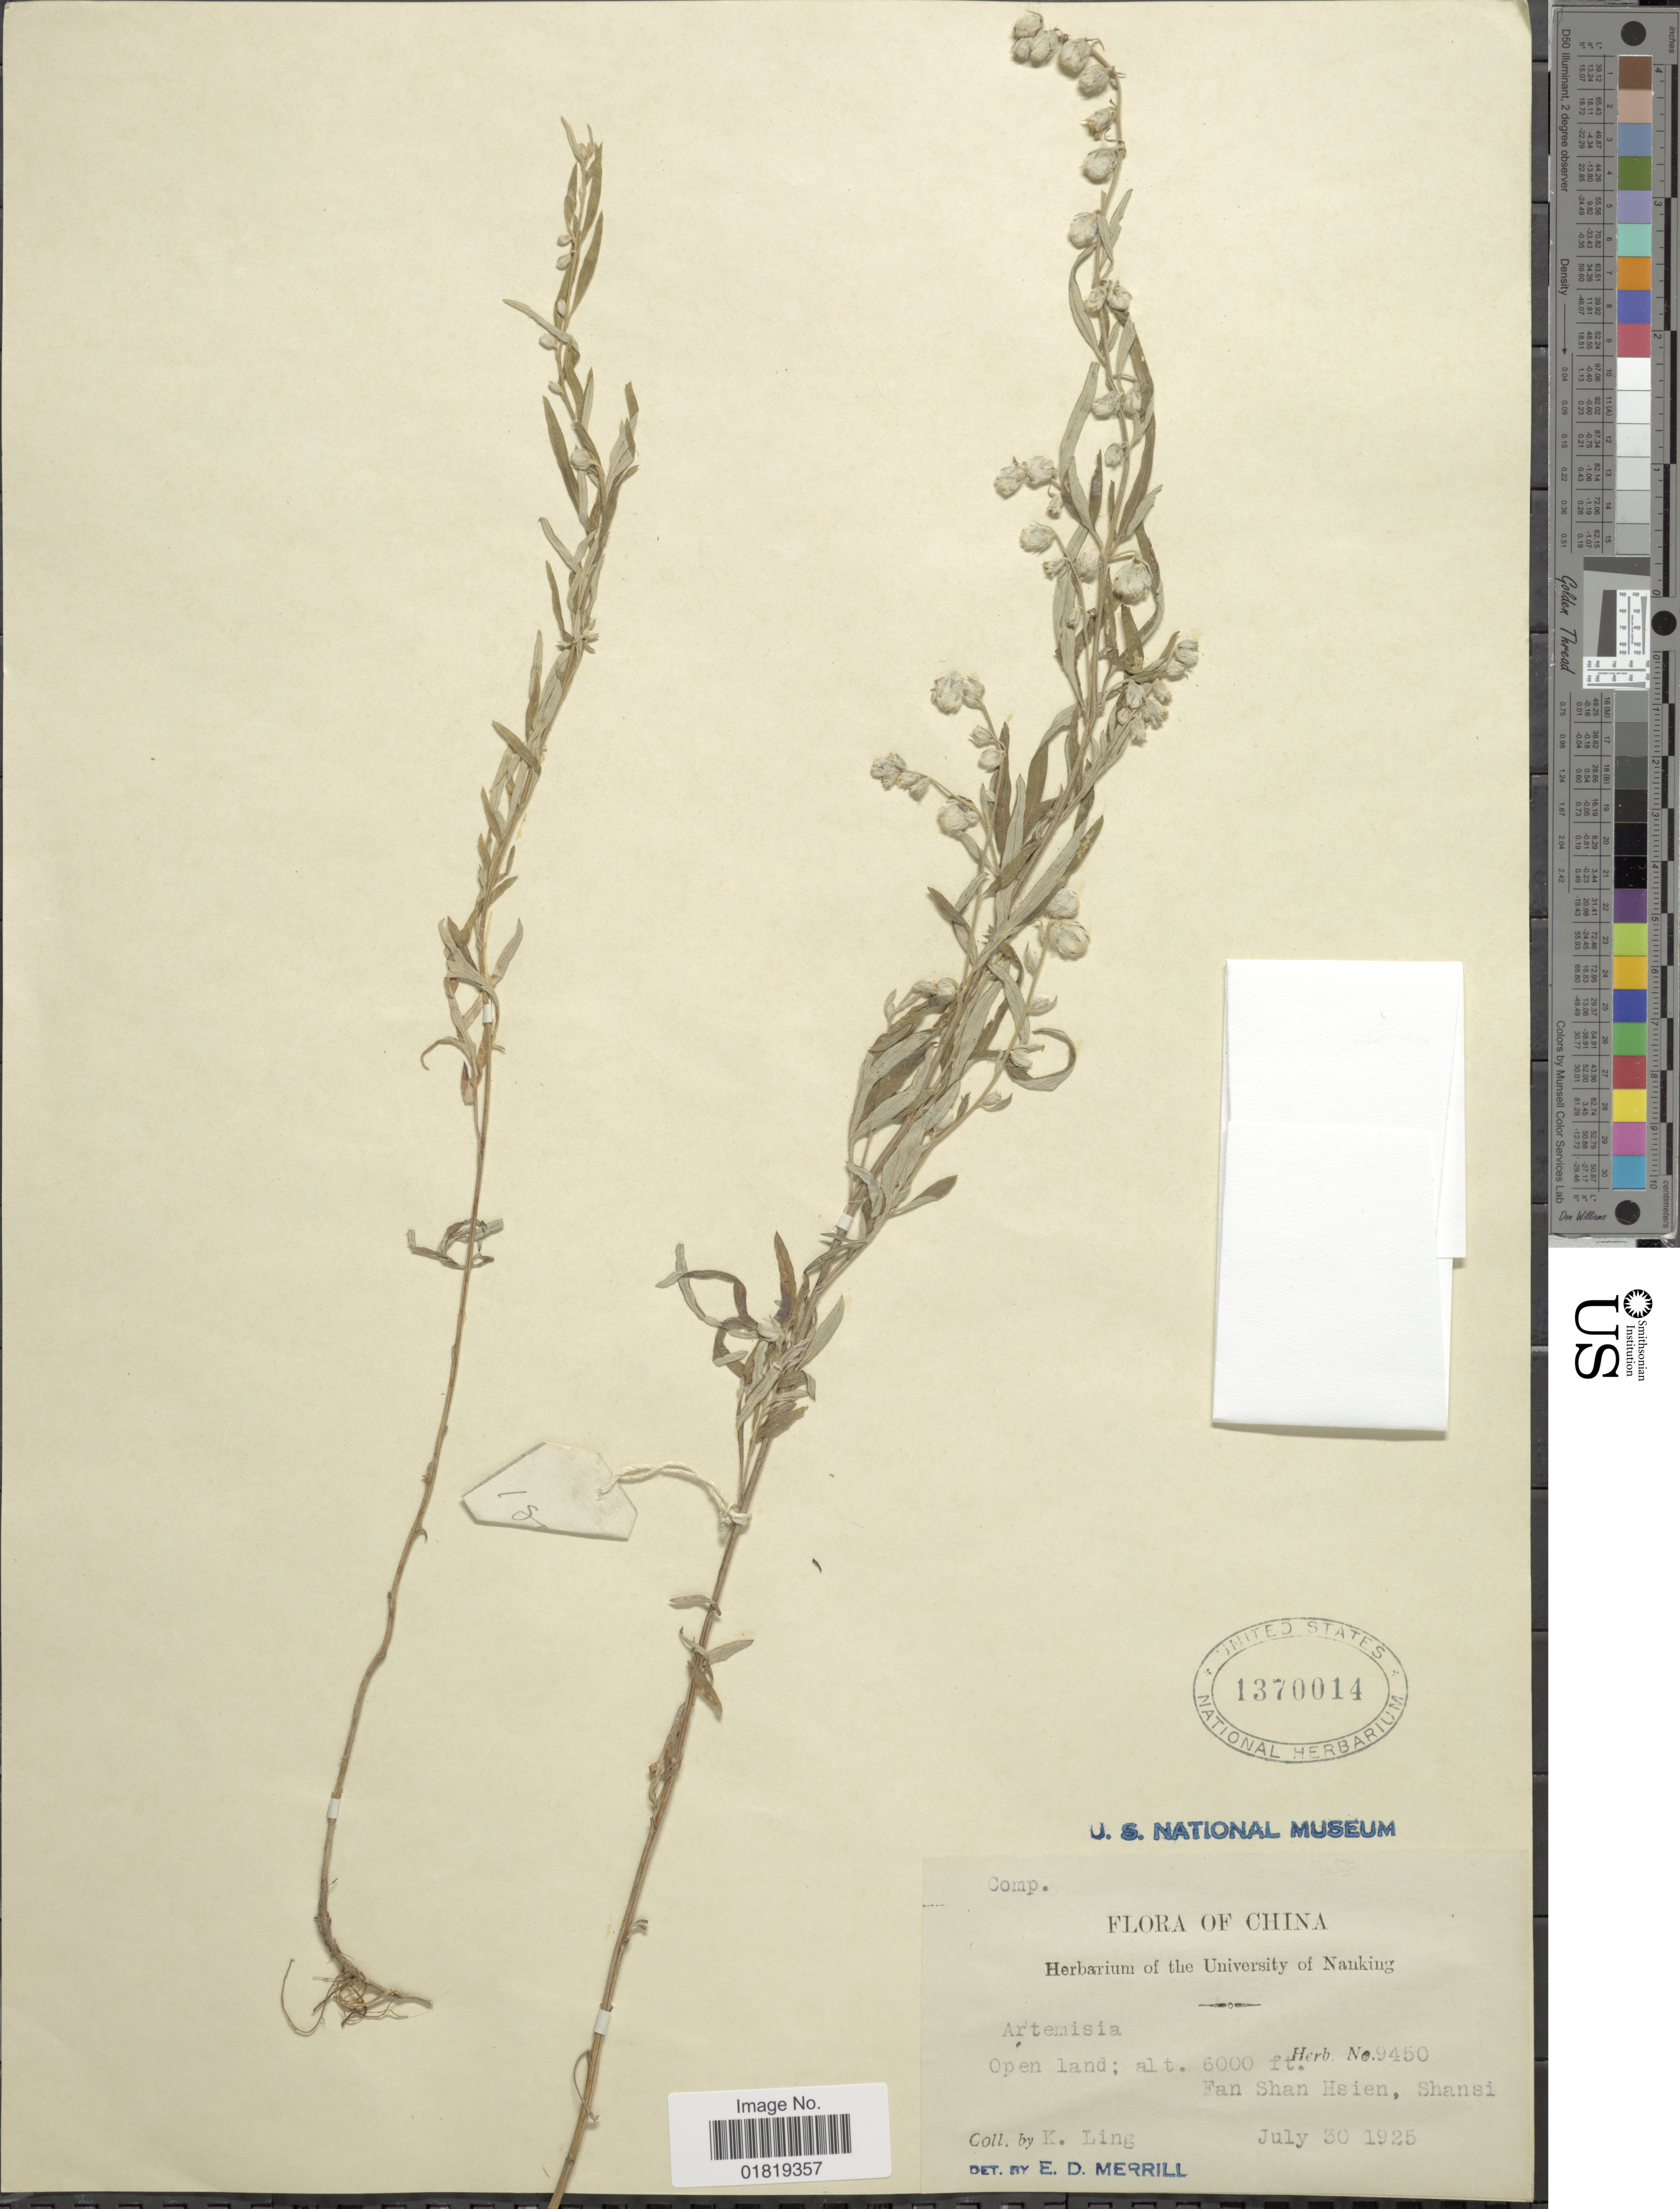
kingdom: Plantae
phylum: Tracheophyta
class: Magnoliopsida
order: Asterales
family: Asteraceae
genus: Artemisia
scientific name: Artemisia sp.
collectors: K. Ling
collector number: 9450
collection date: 1925-07-30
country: China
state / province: Shanxi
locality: Fan Shan Hsien, Shansi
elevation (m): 1829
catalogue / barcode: US 1370014